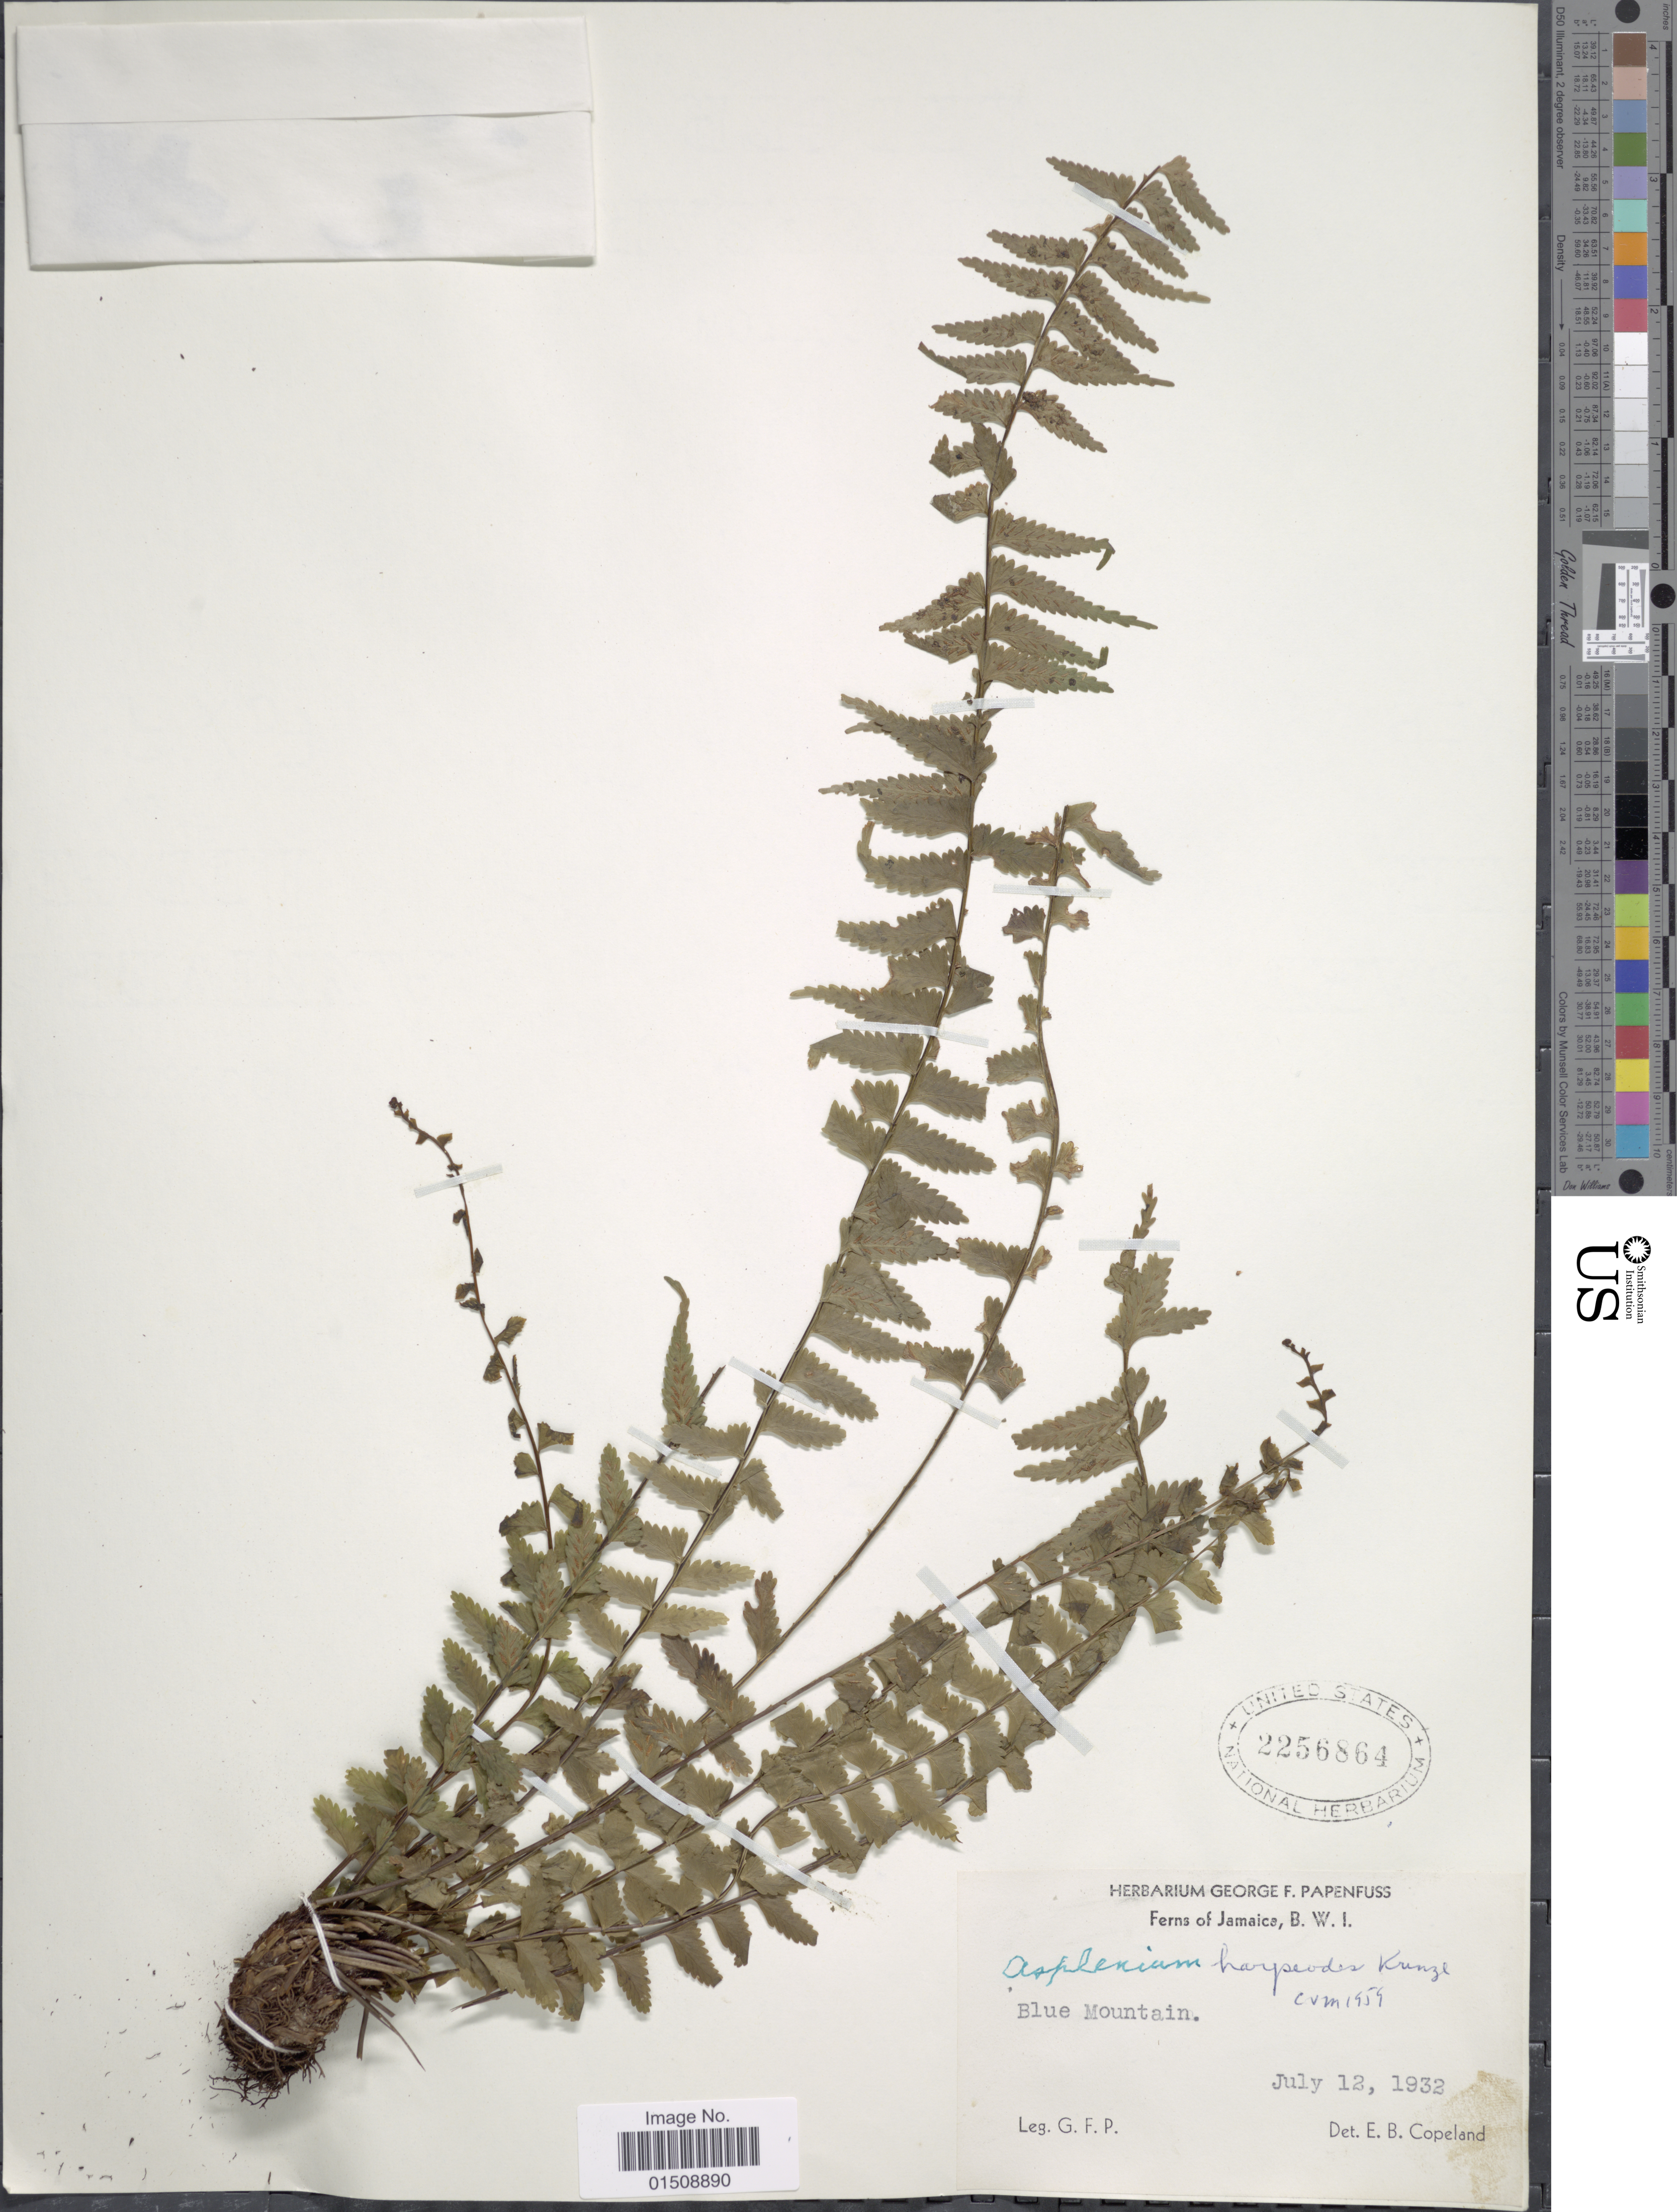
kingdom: Plantae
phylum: Tracheophyta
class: Polypodiopsida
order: Polypodiales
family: Aspleniaceae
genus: Asplenium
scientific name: Asplenium harpeodes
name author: Kunze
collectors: G. Papenfuss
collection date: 1932-07-12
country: Jamaica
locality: Jamaica, B.W.I., Blue Mountain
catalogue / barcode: US 2256864